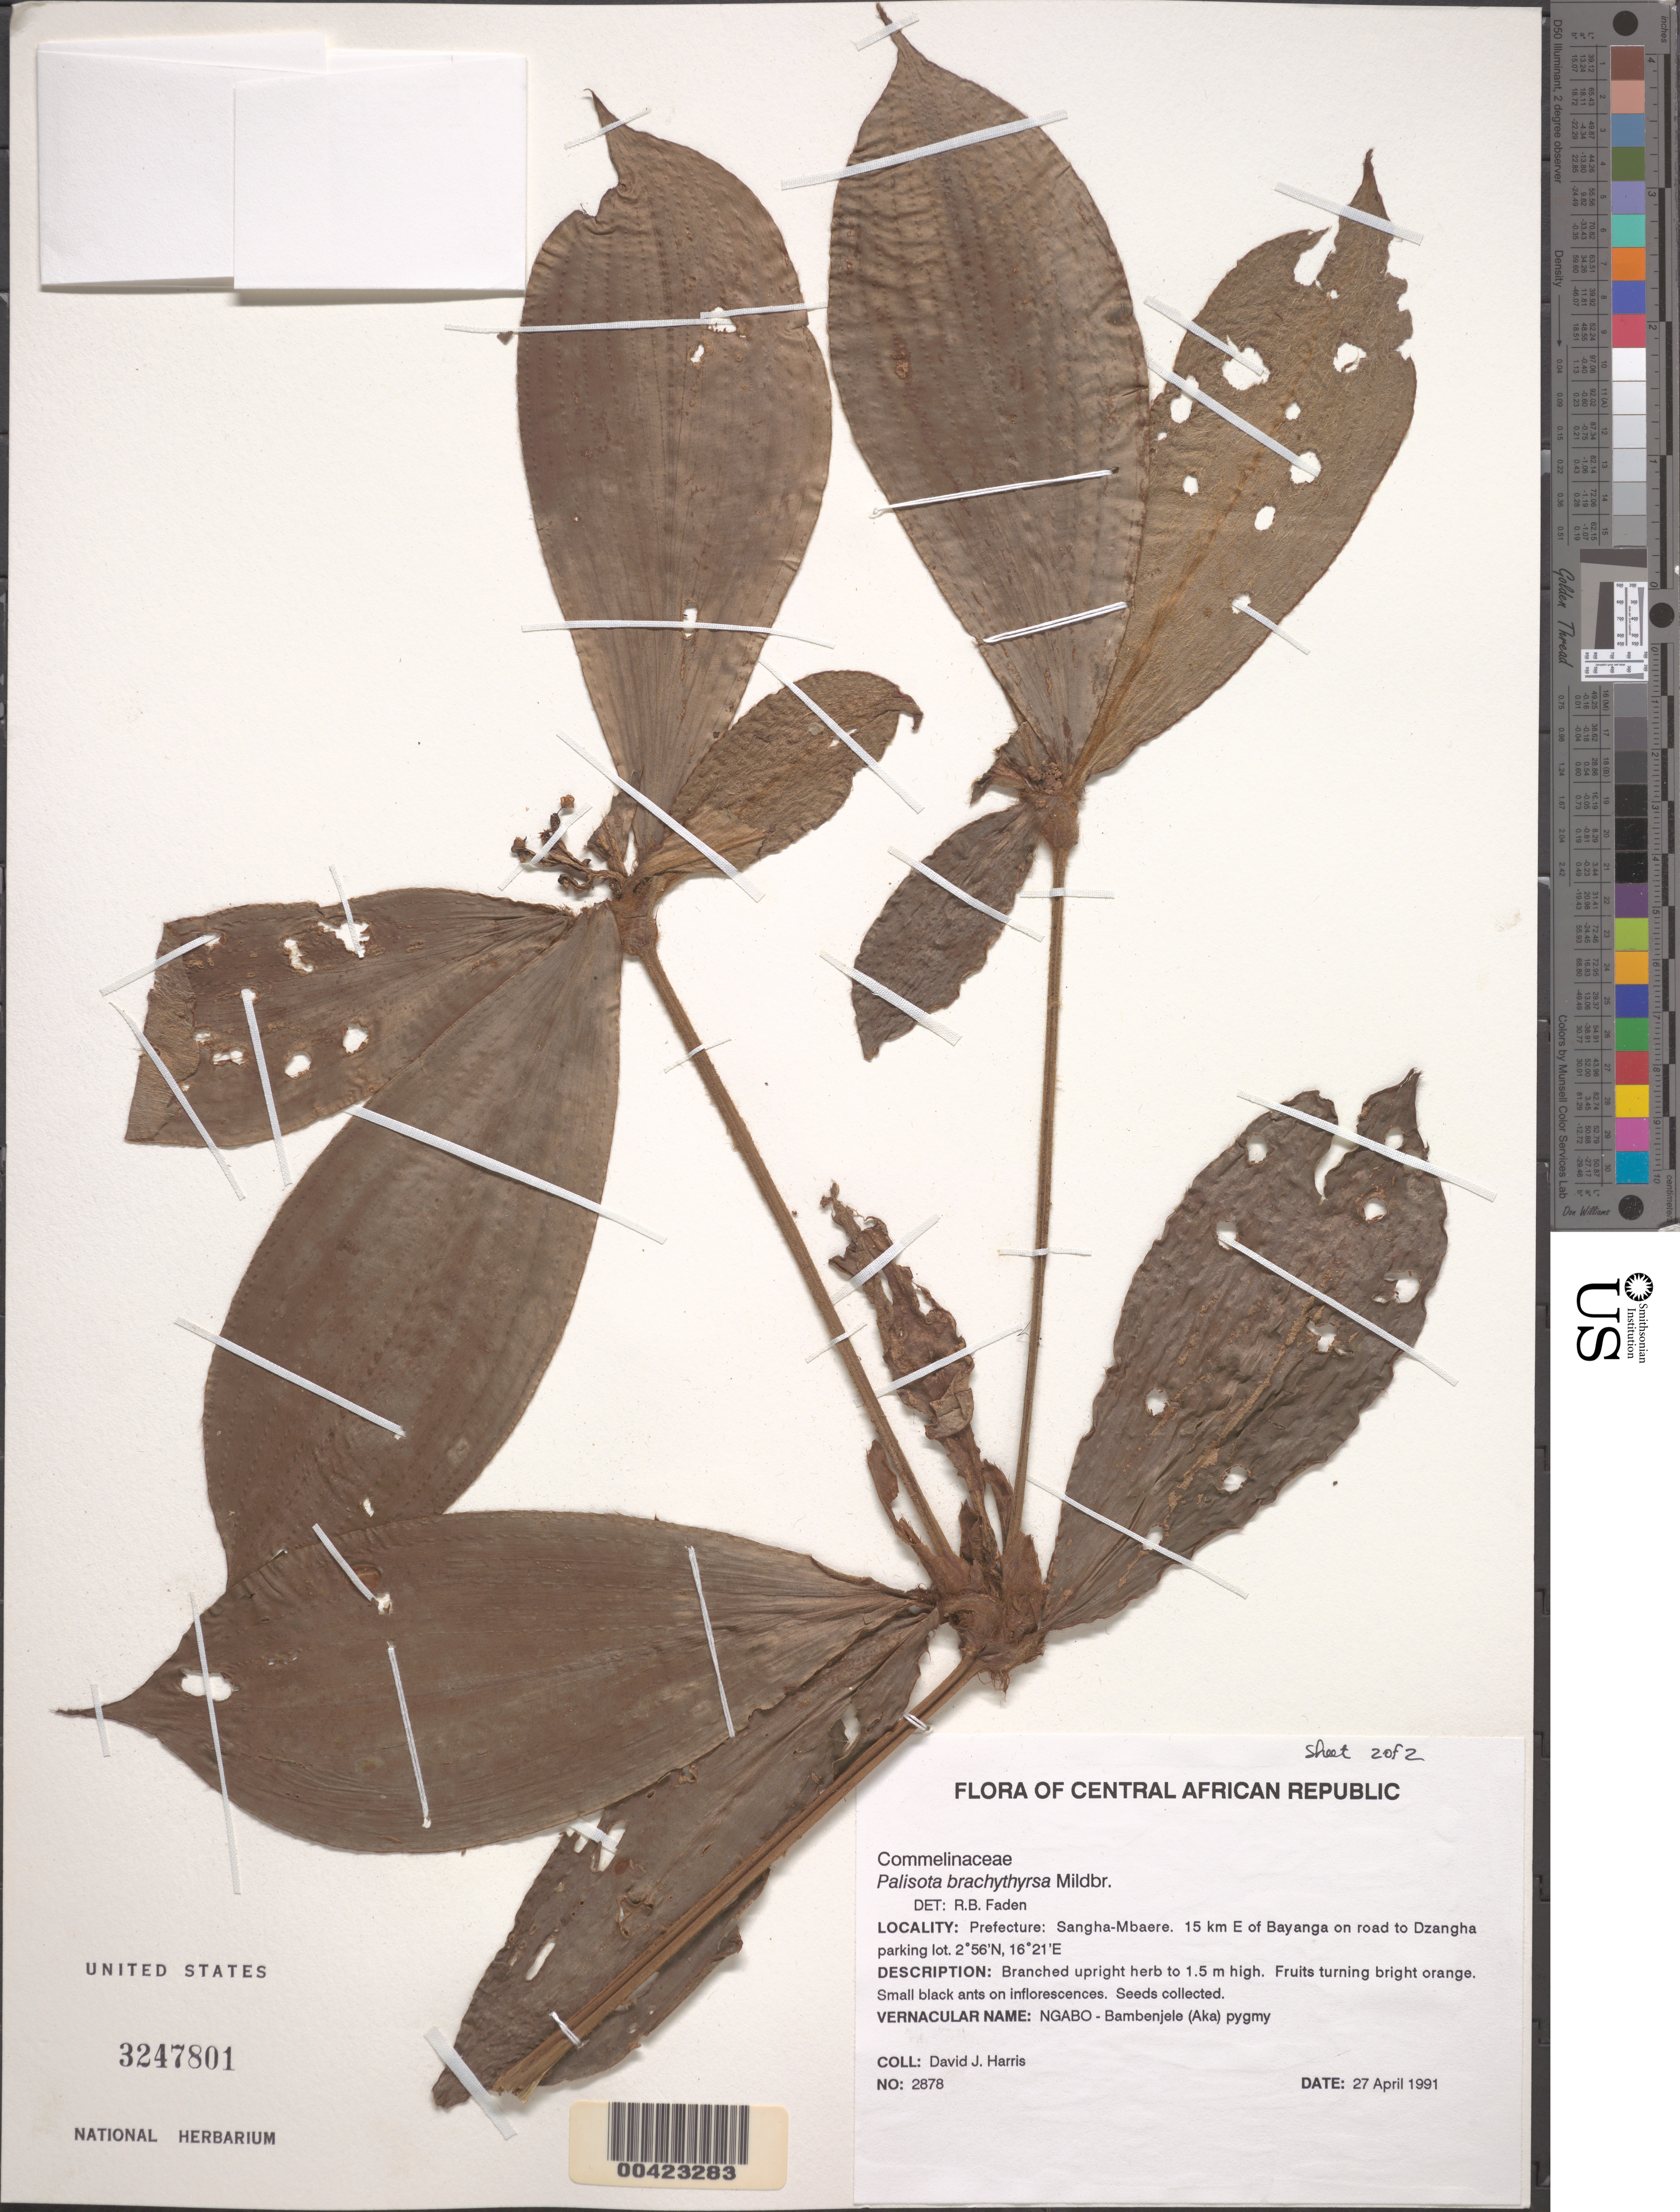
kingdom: Plantae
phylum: Tracheophyta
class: Liliopsida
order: Commelinales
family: Commelinaceae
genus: Palisota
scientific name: Palisota brachythyrsa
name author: Mildbr.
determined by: Faden, Robert B., (US), Smithsonian Institution - National Museum of Natural History (UNITED STATES)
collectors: D. J. Harris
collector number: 2878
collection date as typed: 27 Apr 1991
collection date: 1991-04-27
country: Central African Republic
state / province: Sangha-Mbaere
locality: Sangha-mbaere, E of Bayanga on road to Dzangha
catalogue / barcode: US 3247801